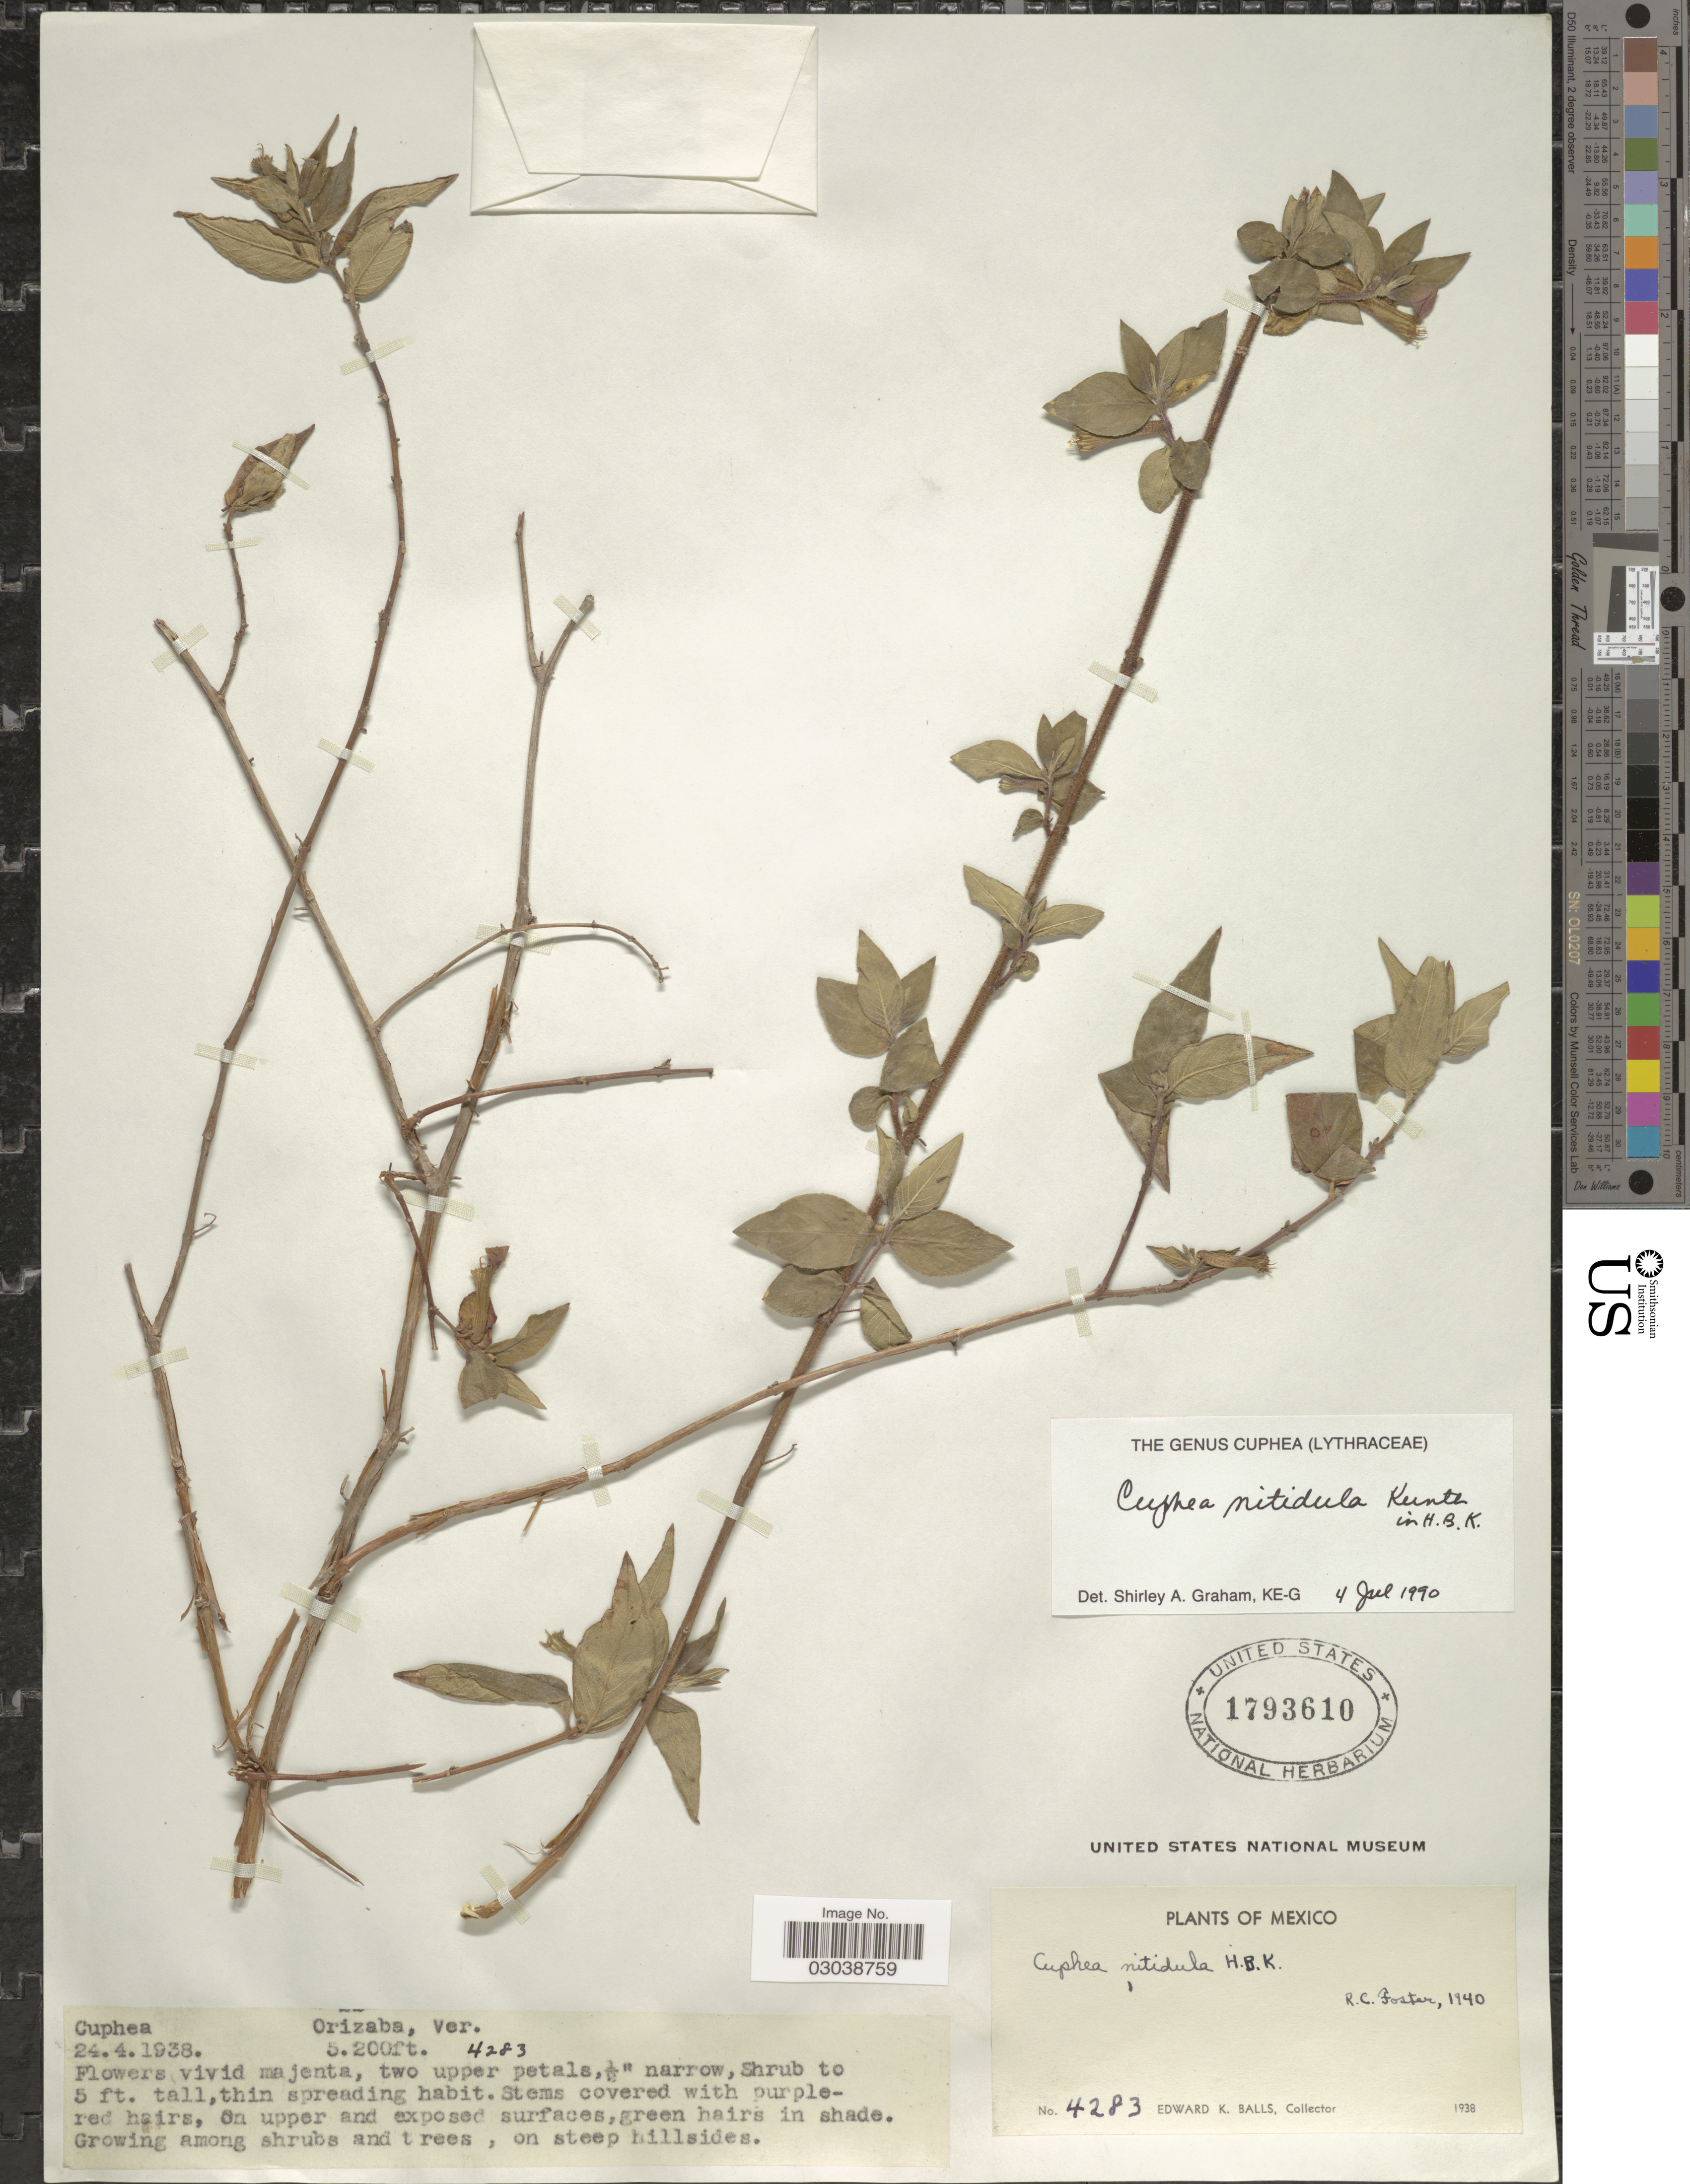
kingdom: Plantae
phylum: Tracheophyta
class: Magnoliopsida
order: Myrtales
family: Lythraceae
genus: Cuphea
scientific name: Cuphea nitidula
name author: Kunth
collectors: E. K. Balls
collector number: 4283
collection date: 1938-04-24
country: Mexico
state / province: Veracruz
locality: Orizaba, Ver.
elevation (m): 1585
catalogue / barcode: US 1793610